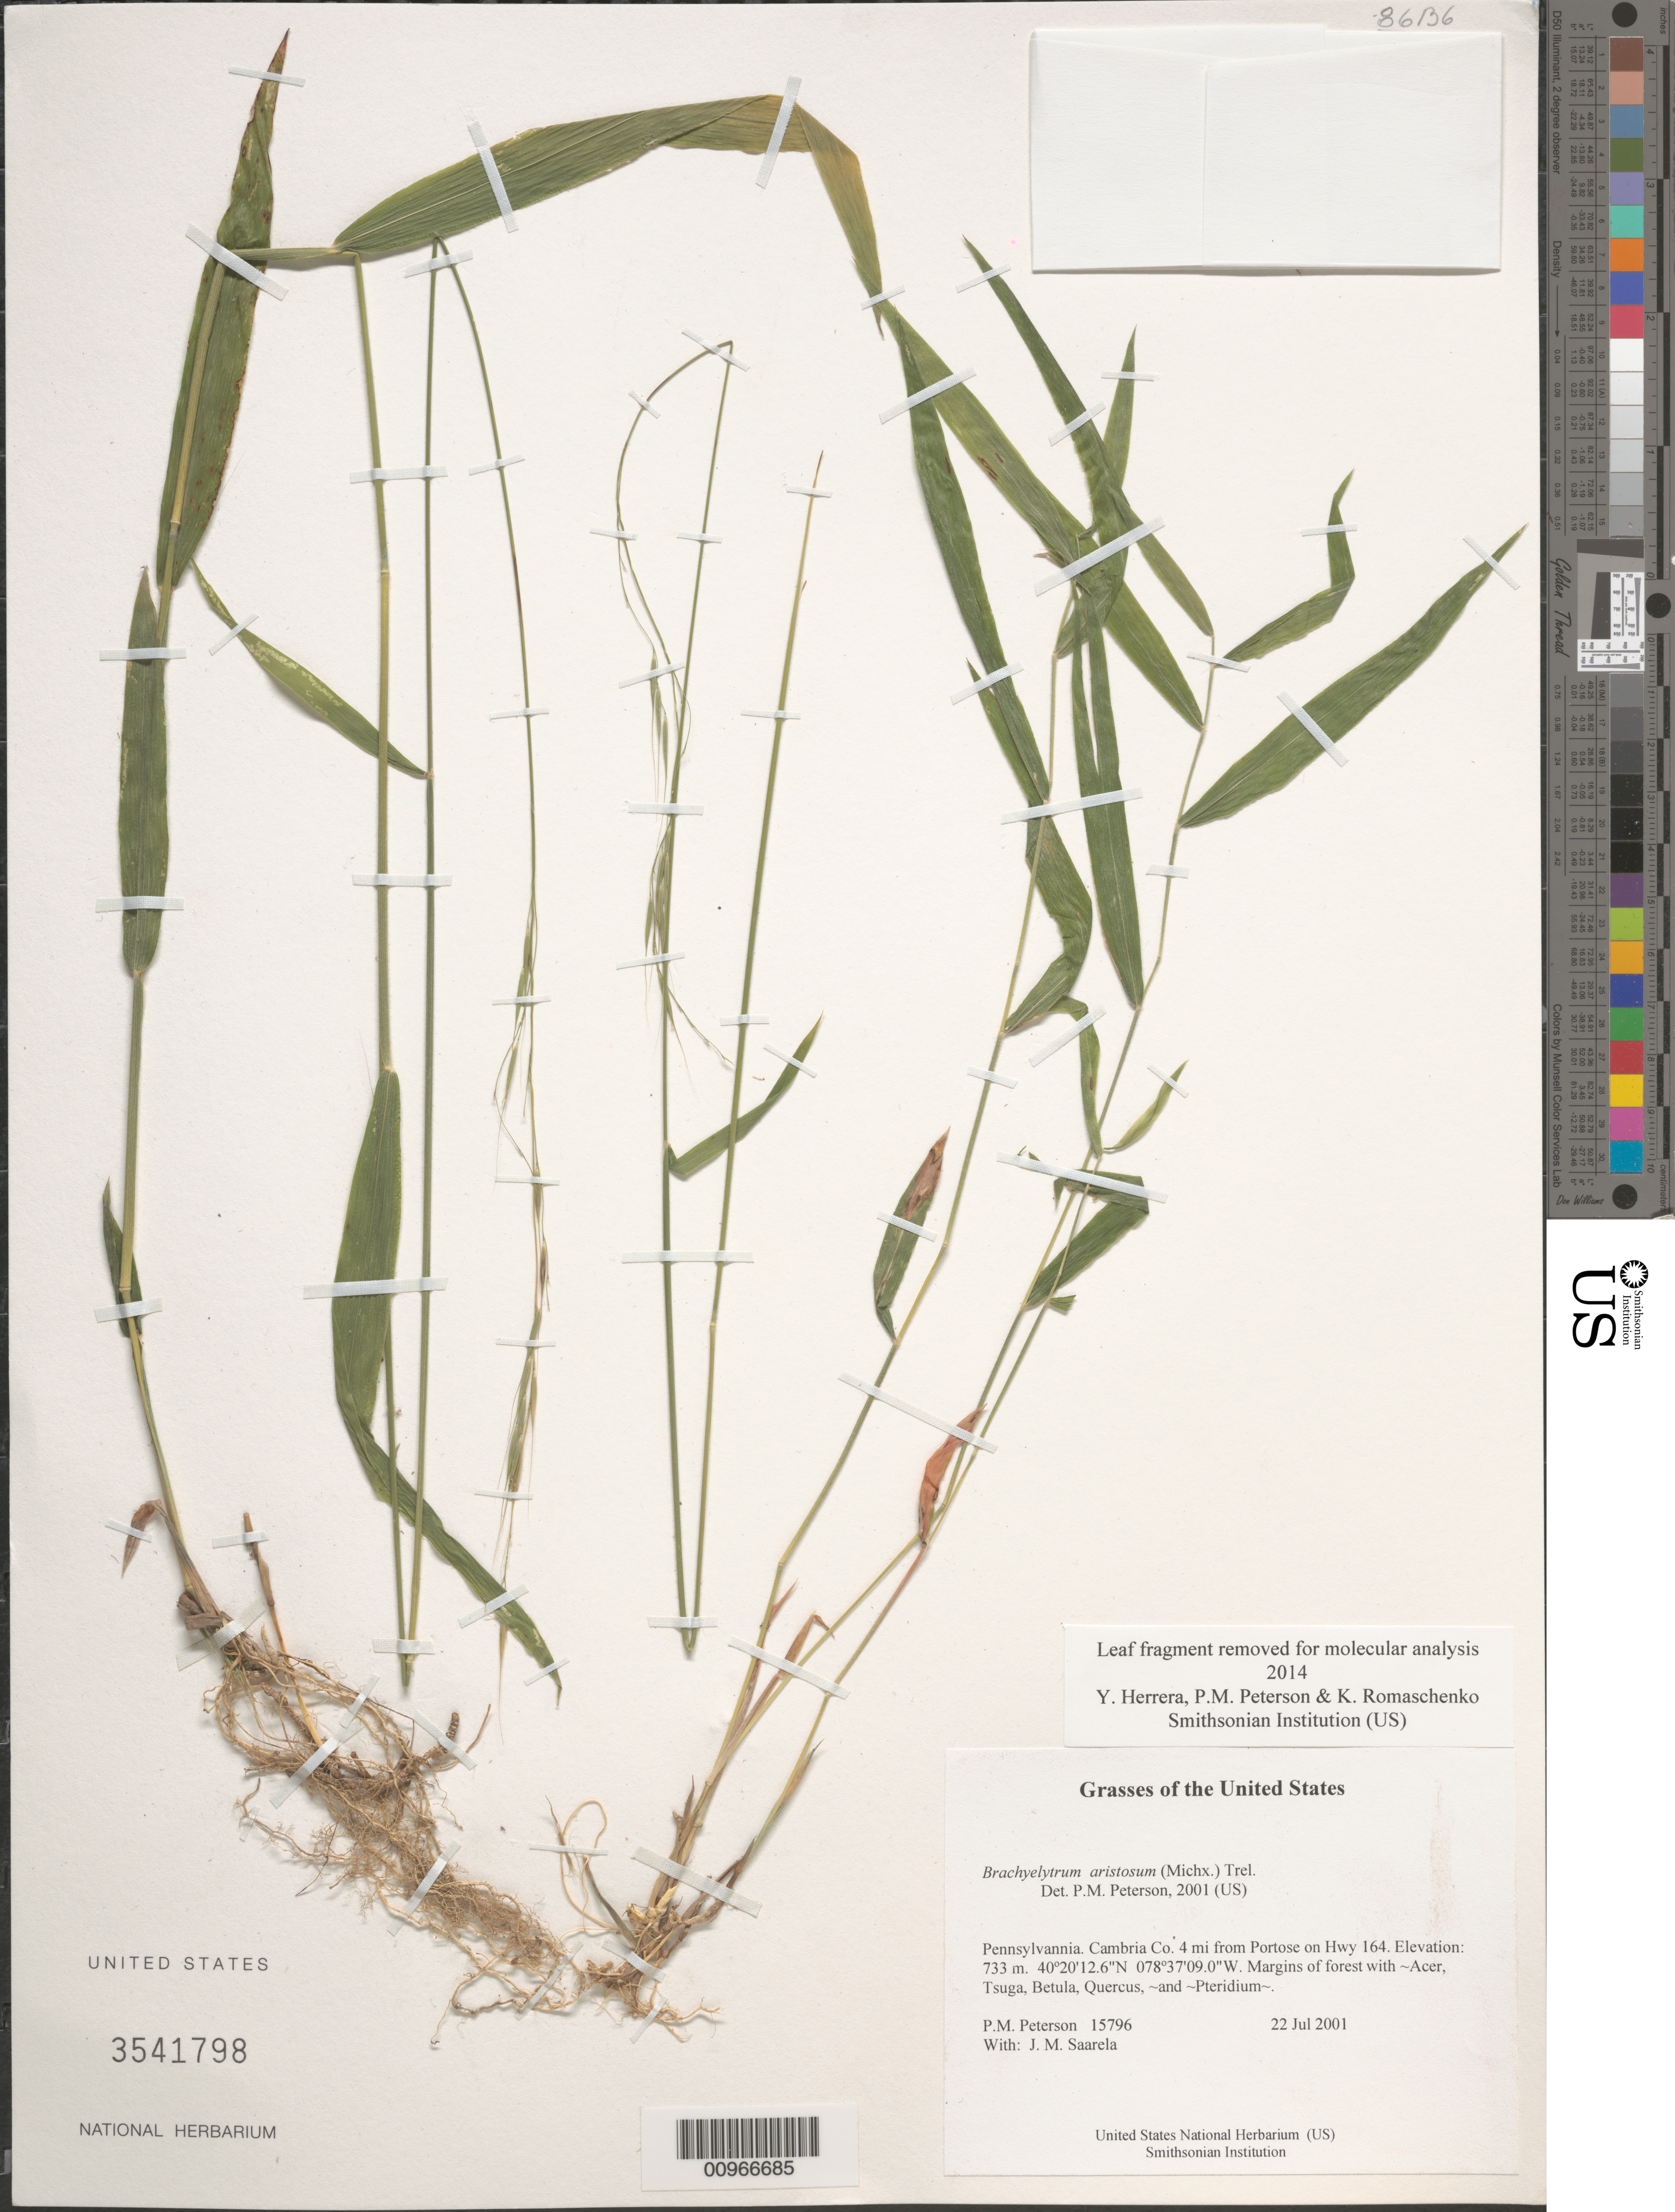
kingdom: Plantae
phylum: Tracheophyta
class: Liliopsida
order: Poales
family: Poaceae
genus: Brachyelytrum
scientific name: Brachyelytrum aristosum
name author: (Michx.) P. Beauv. ex Trel.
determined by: Peterson, Paul M., (BOT), Smithsonian Institution - National Museum of Natural History (UNITED STATES)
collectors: P. M. Peterson & J. Saarela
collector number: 15796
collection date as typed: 22 Jul 2001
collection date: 2001-07-22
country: United States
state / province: Pennsylvania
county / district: Cambria Co.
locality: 4 mi from Portose on Hwy 164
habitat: Margins of forest with ~Acer, Tsuga, Betula, Quercus, ~and ~Pteridium~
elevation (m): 733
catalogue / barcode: US 3541798